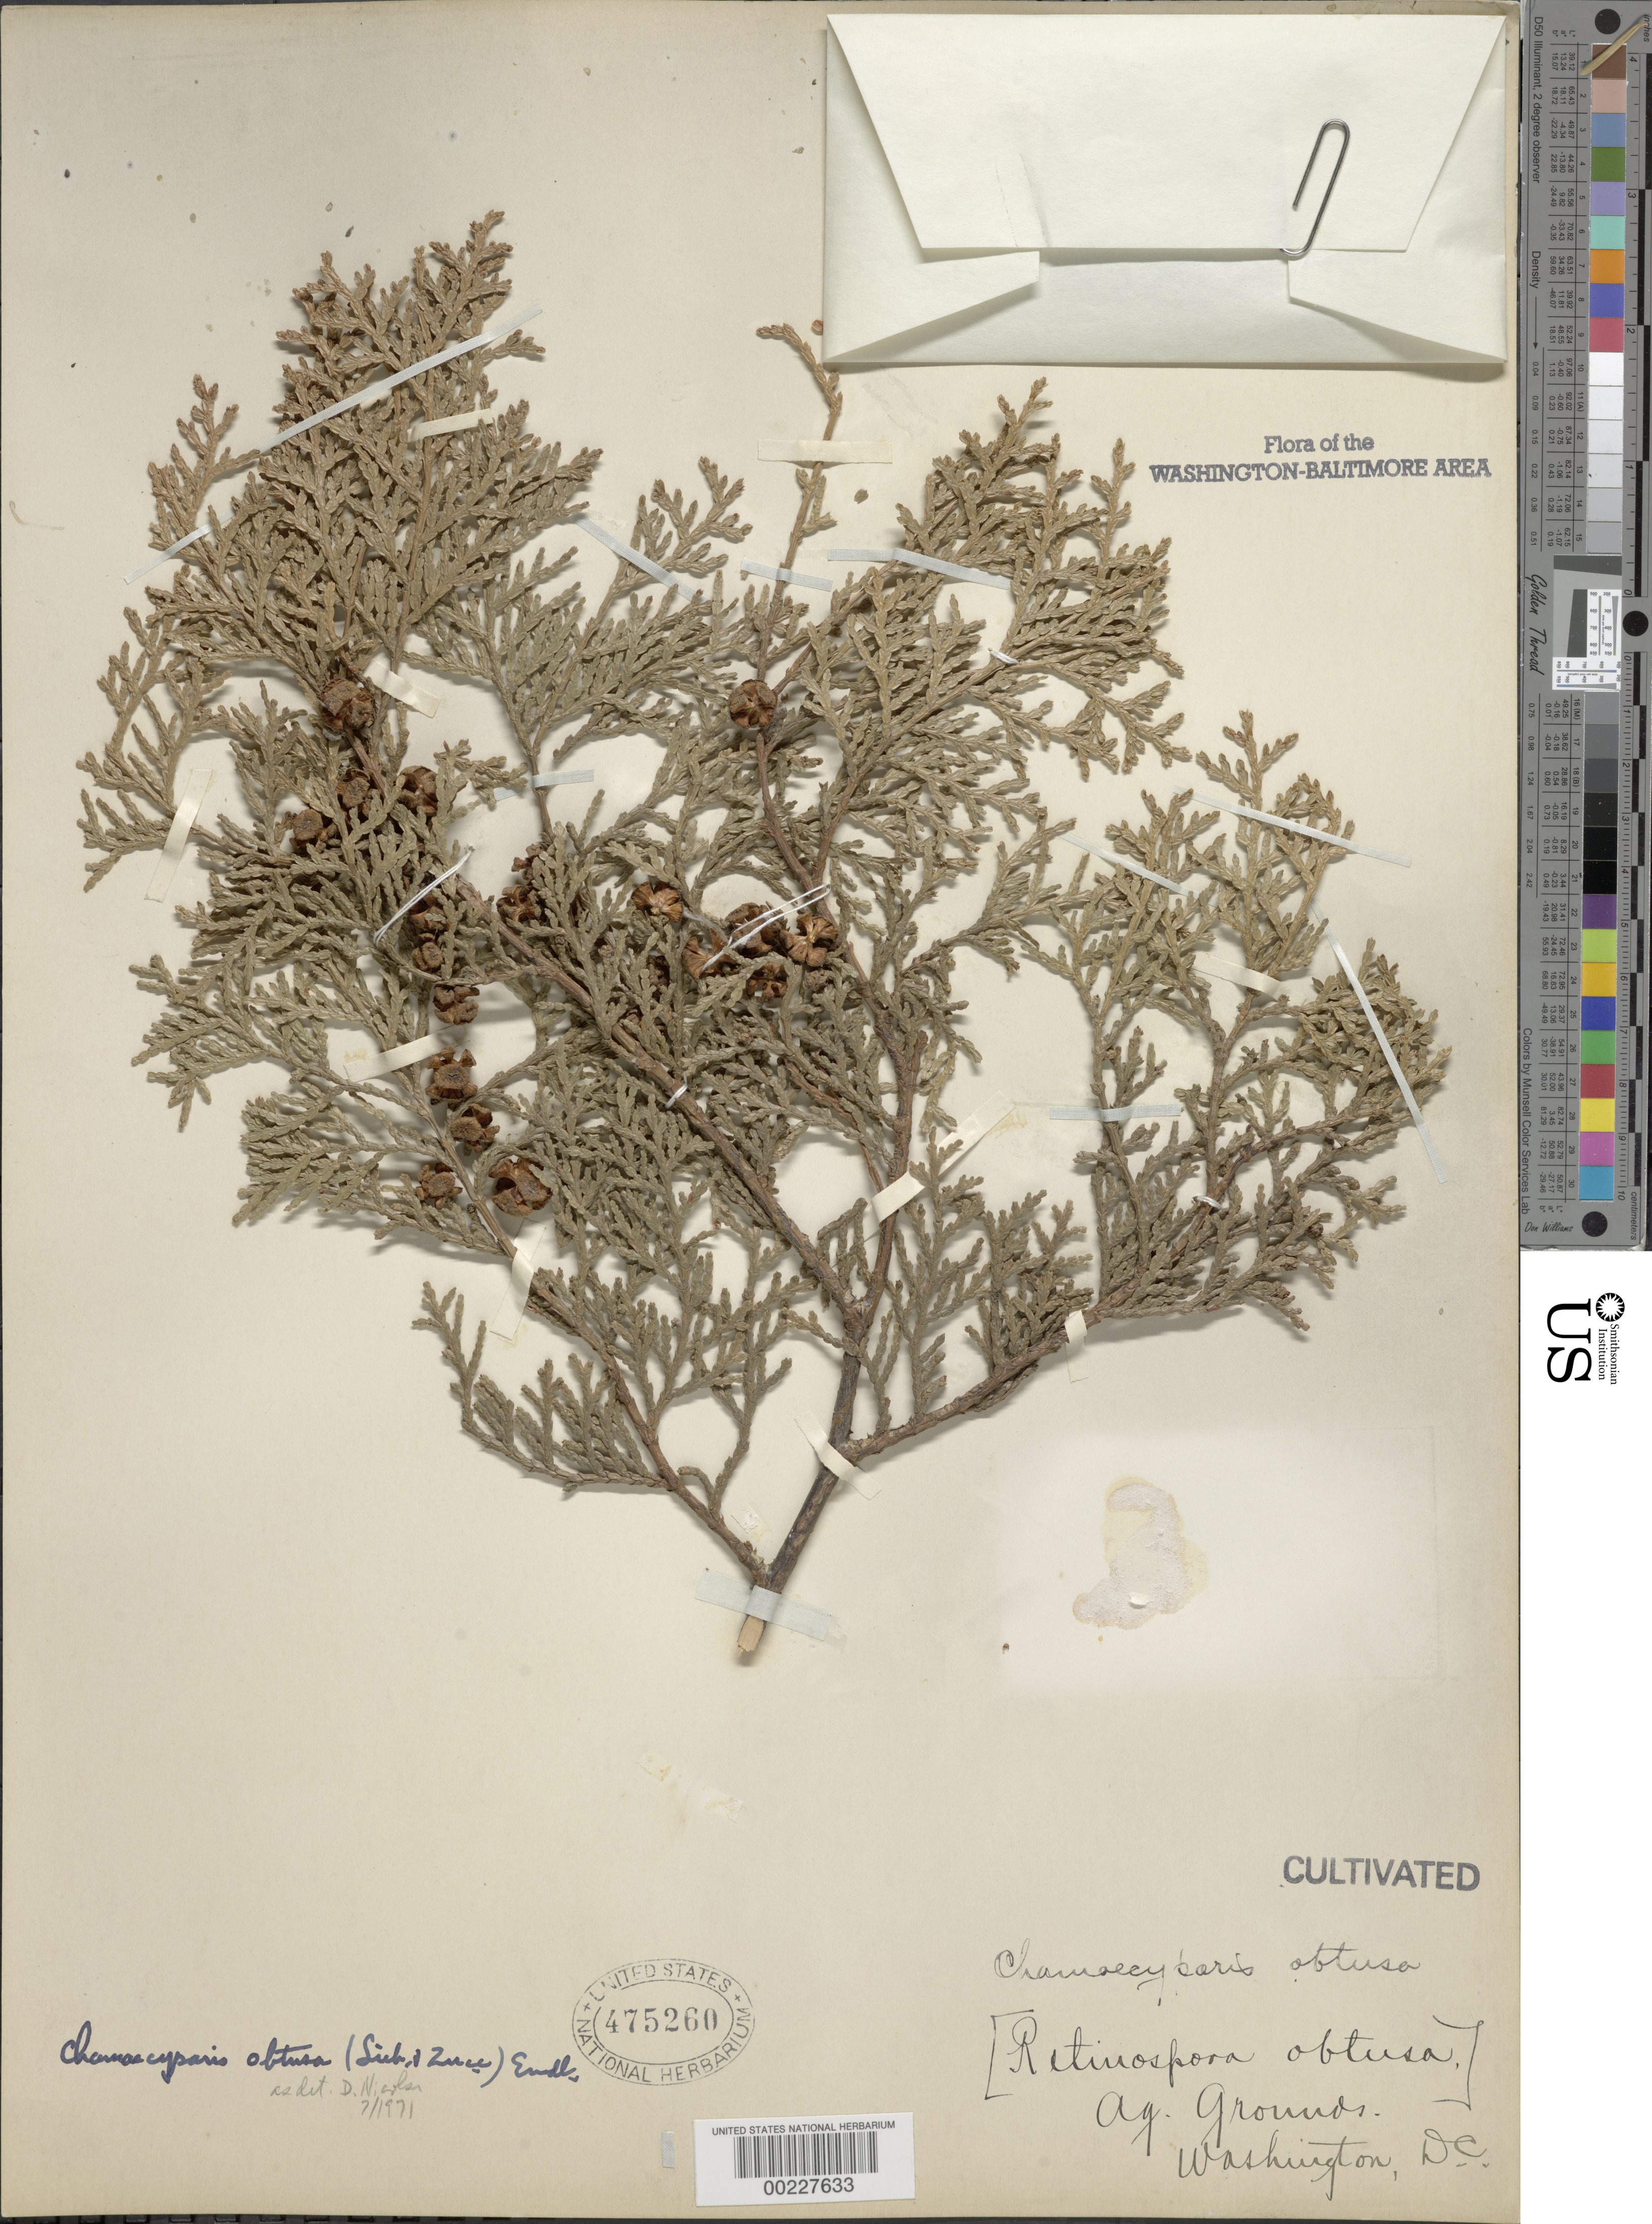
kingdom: Plantae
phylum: Tracheophyta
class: Pinopsida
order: Pinales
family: Cupressaceae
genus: Chamaecyparis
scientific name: Chamaecyparis obtusa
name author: (Siebold & Zucc.) Endl.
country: United States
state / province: District of Columbia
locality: Agriculture grounds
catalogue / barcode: US 475260